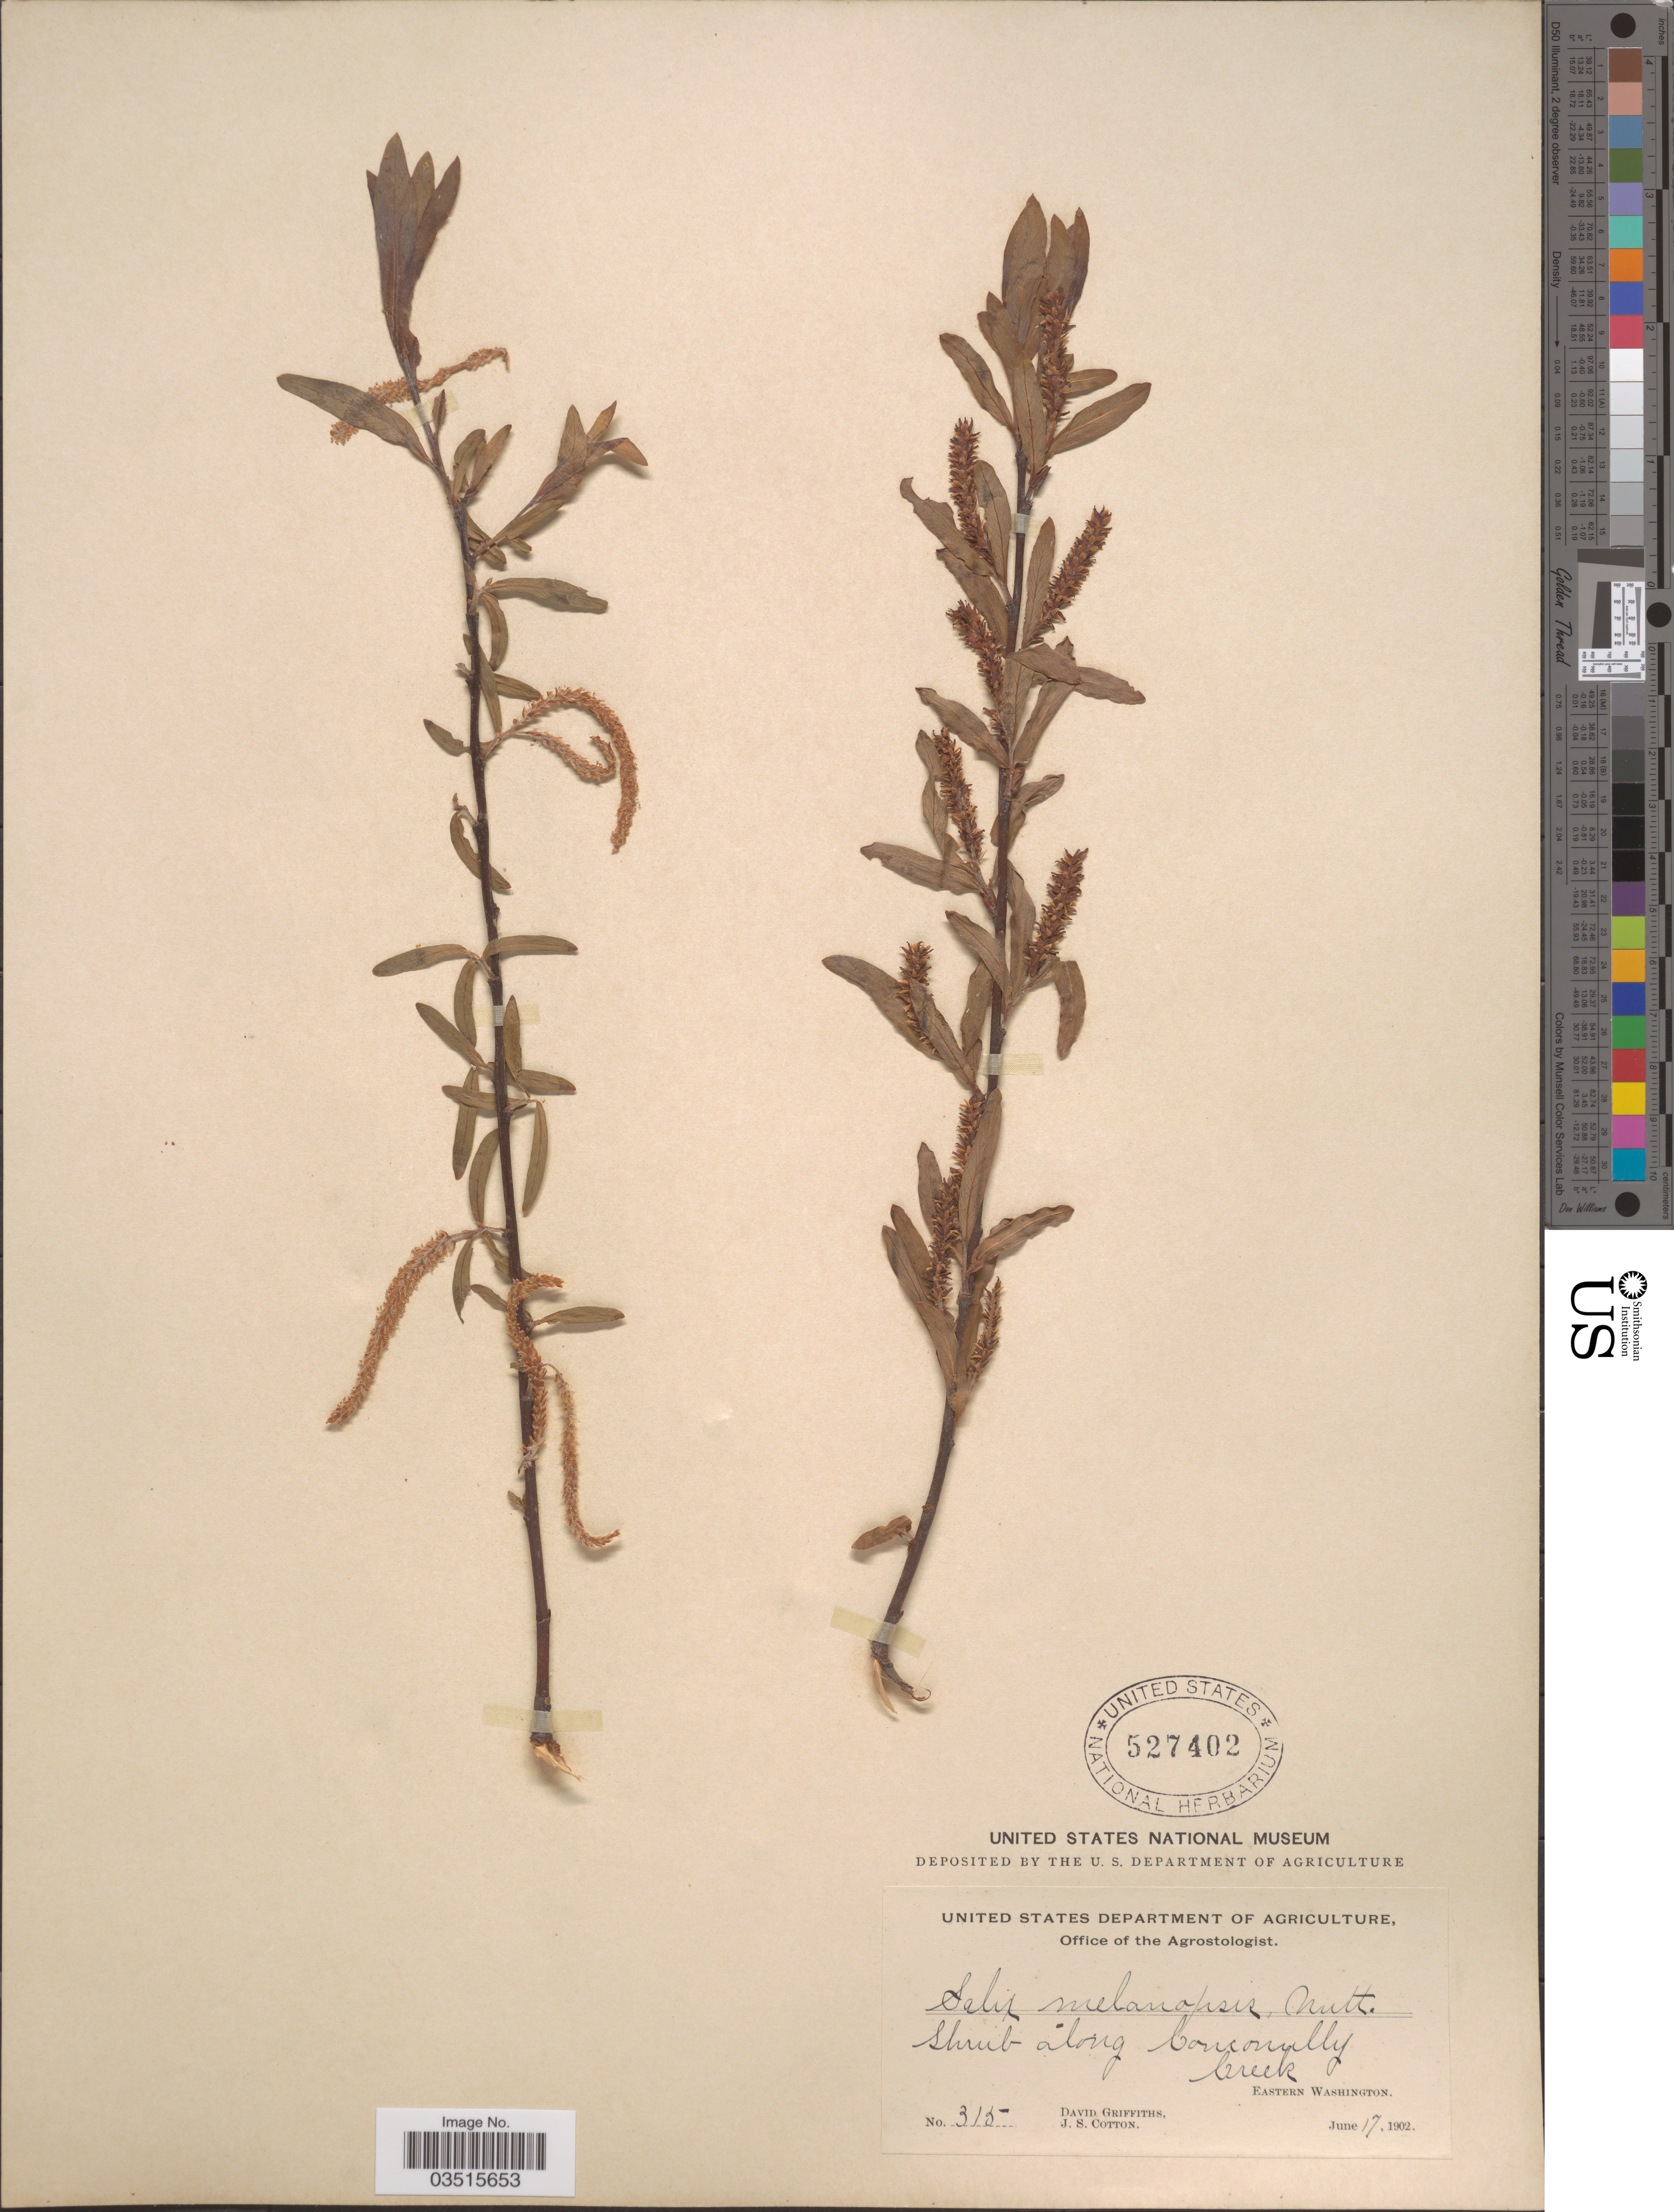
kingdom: Plantae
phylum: Tracheophyta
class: Magnoliopsida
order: Malpighiales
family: Salicaceae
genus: Salix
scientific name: Salix melanopsis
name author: Nutt.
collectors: D. Griffiths & J. S. Cotton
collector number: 315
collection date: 1902-06-17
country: United States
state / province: Washington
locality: Along Conconully Creek. Eastern Washington.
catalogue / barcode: US 527402